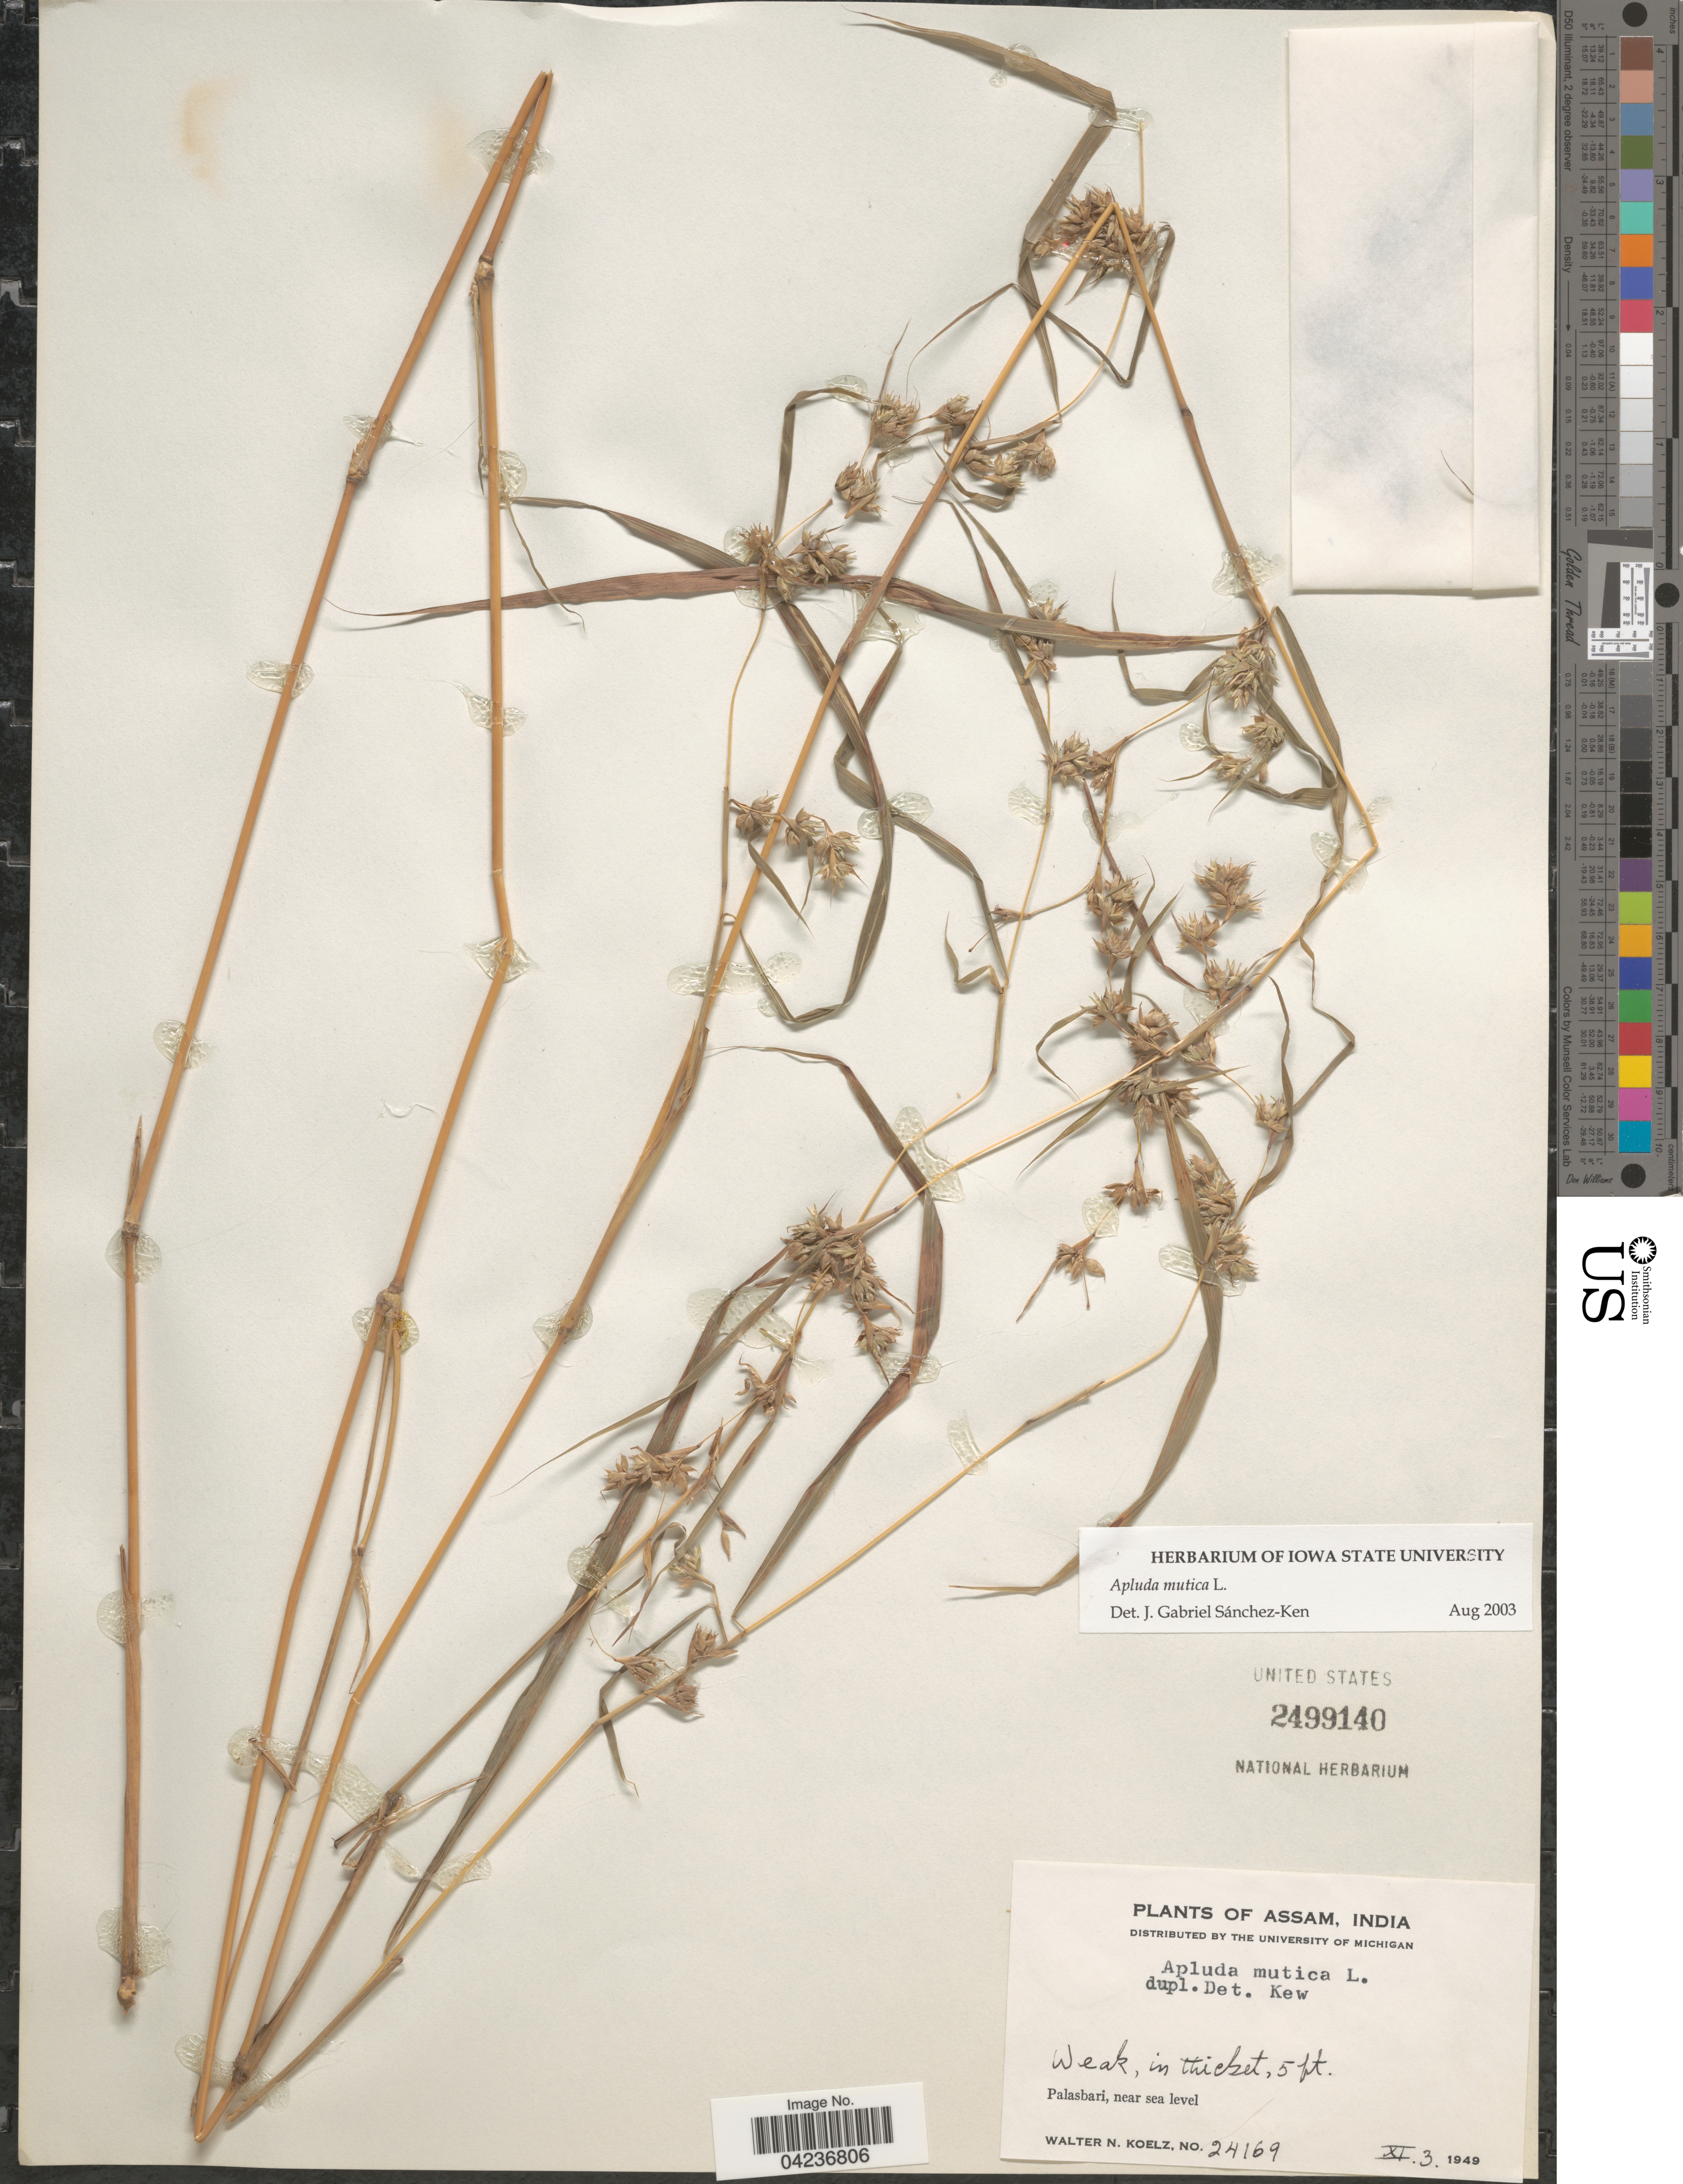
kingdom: Plantae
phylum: Tracheophyta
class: Liliopsida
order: Poales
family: Poaceae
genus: Apluda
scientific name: Apluda mutica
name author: L.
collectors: W. N. Koelz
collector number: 24169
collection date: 1949-11-03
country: India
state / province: Assam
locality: In thicket. Palasbari.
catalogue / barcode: US 2499140